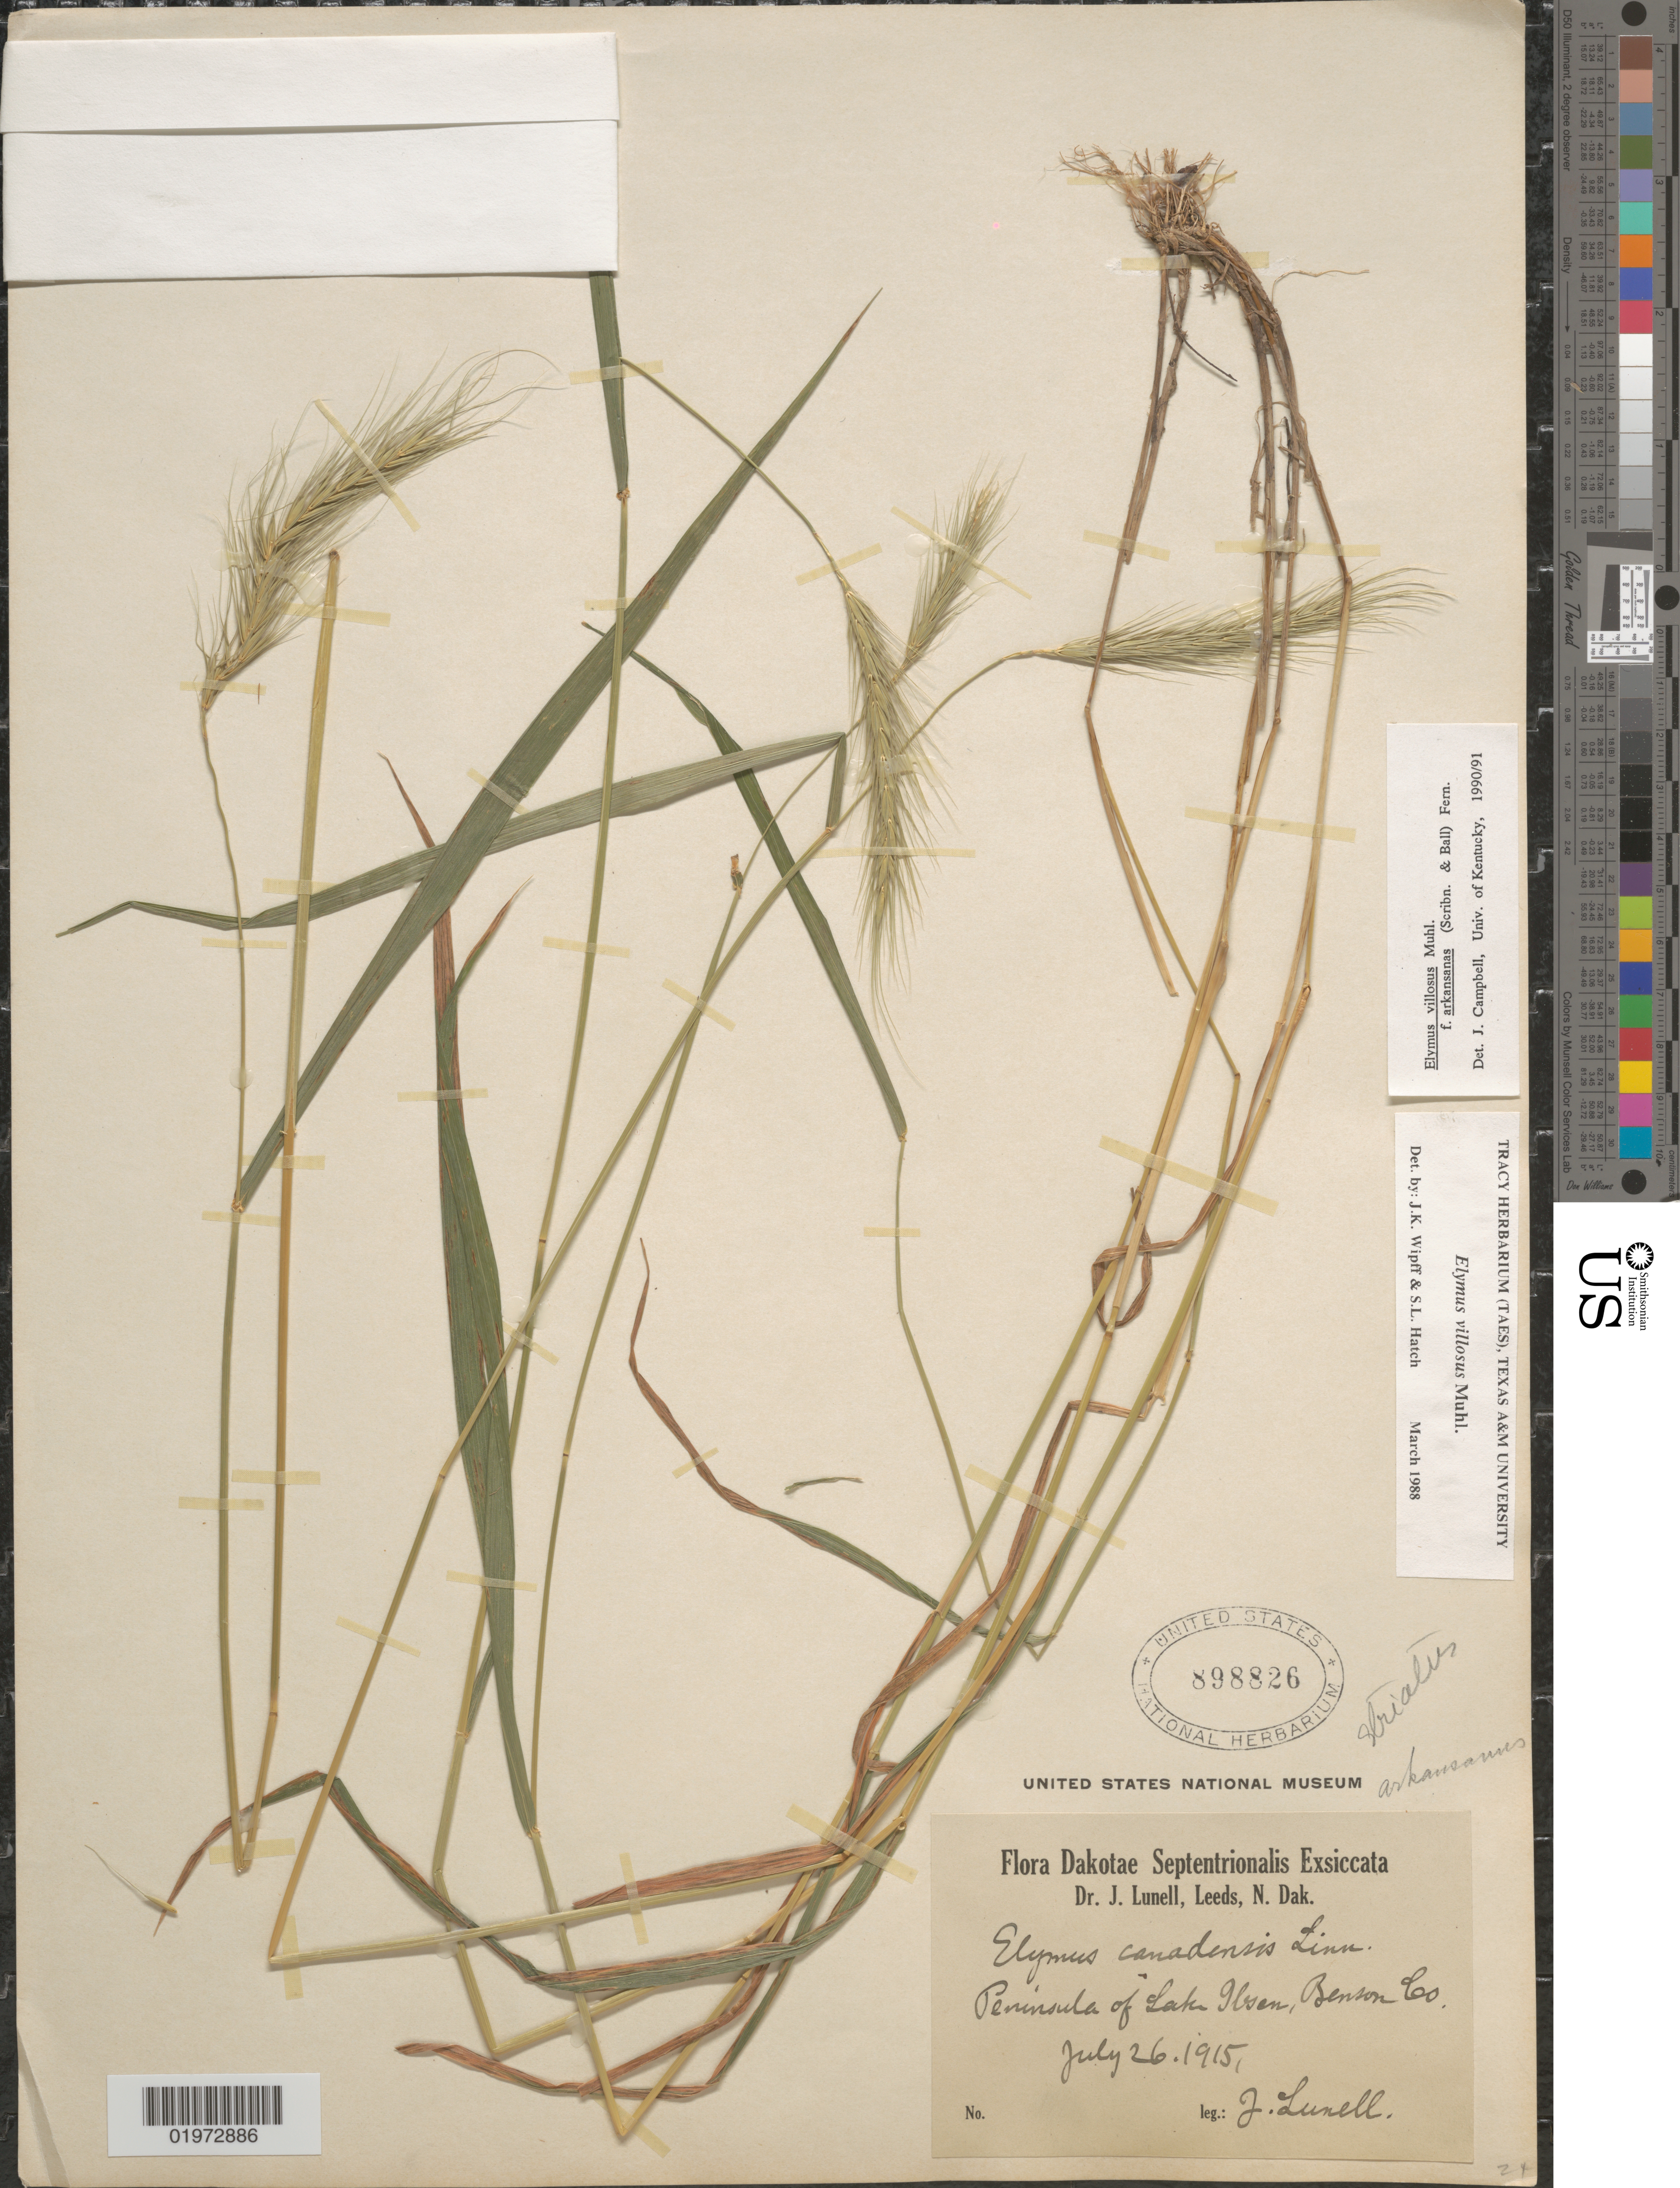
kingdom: Plantae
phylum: Tracheophyta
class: Liliopsida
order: Poales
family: Poaceae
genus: Elymus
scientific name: Elymus villosus var. arkansanus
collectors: J. Lunell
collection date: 1915-07-26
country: United States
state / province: North Dakota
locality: Dakotae Septentrionalis. Peninsula of Lake Ibsen, Benson Co.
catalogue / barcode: US 898826